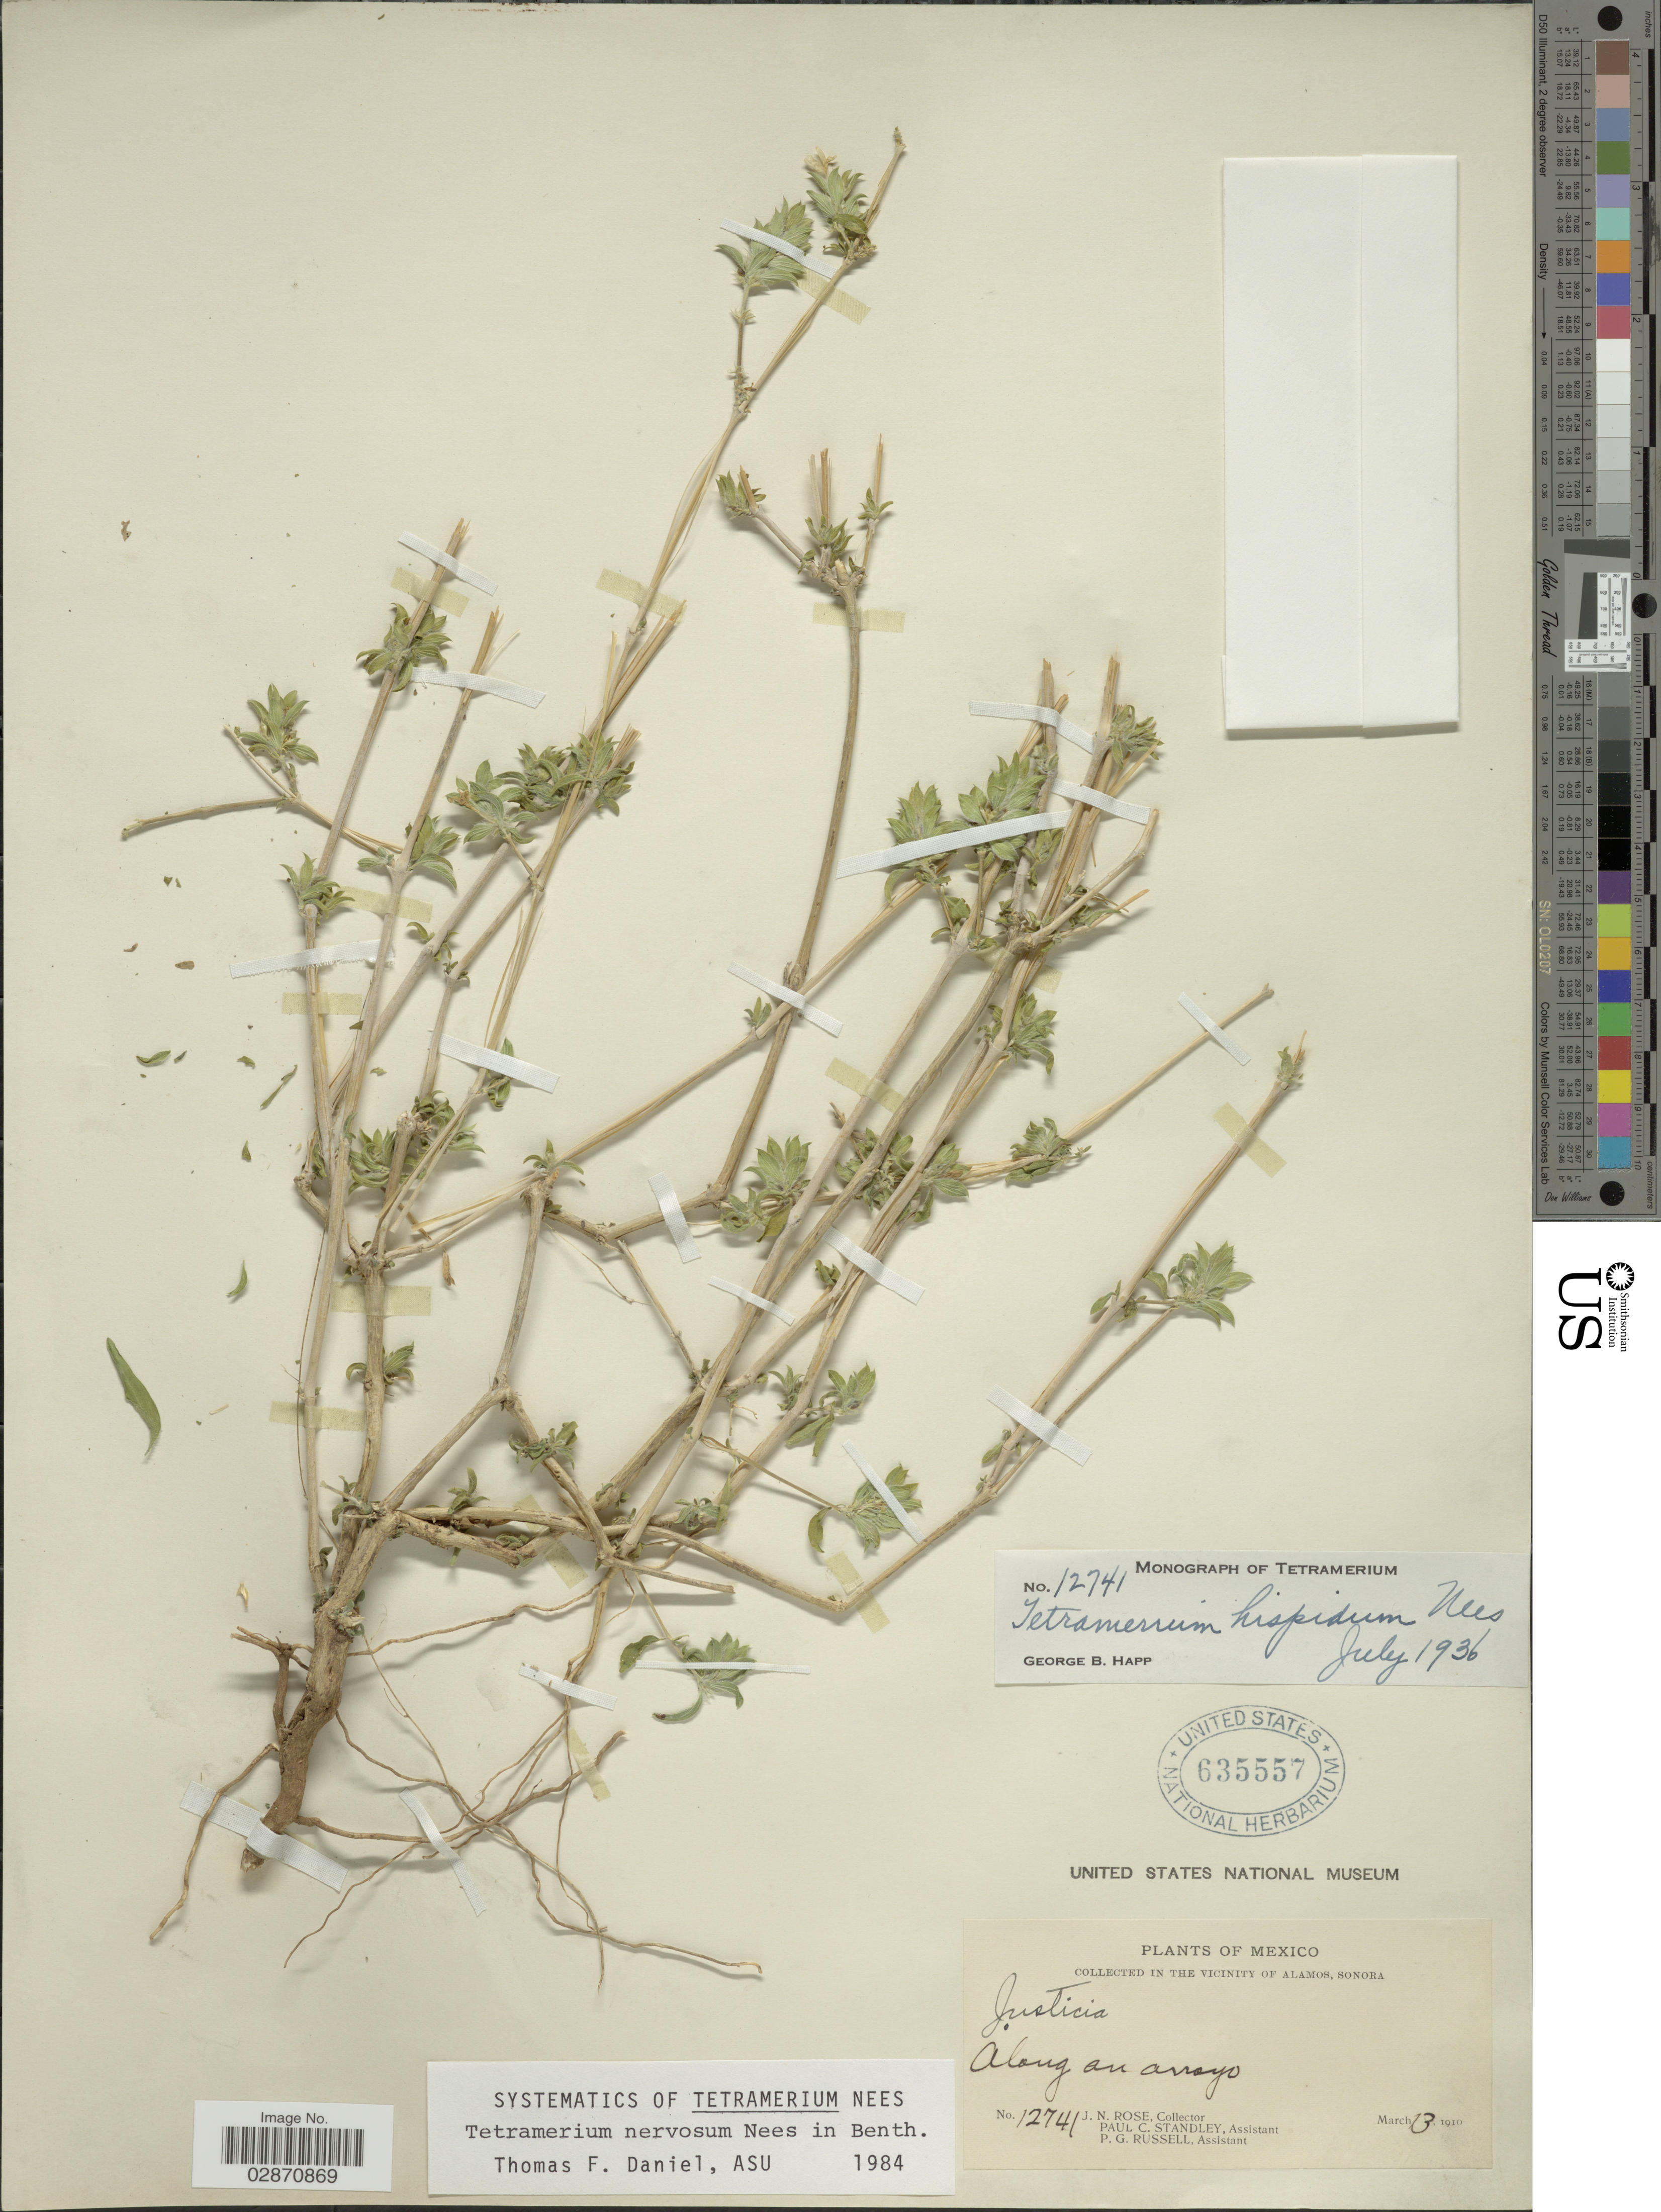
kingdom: Plantae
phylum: Tracheophyta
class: Magnoliopsida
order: Lamiales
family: Acanthaceae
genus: Tetramerium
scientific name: Tetramerium nervosum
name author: Nees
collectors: J. N. Rose, P. C. Standley & P. G. Russell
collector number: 12741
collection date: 1910-03-13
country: Mexico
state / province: Sonora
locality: The vicinity of Alamos. Along an arroyo.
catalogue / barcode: US 635557